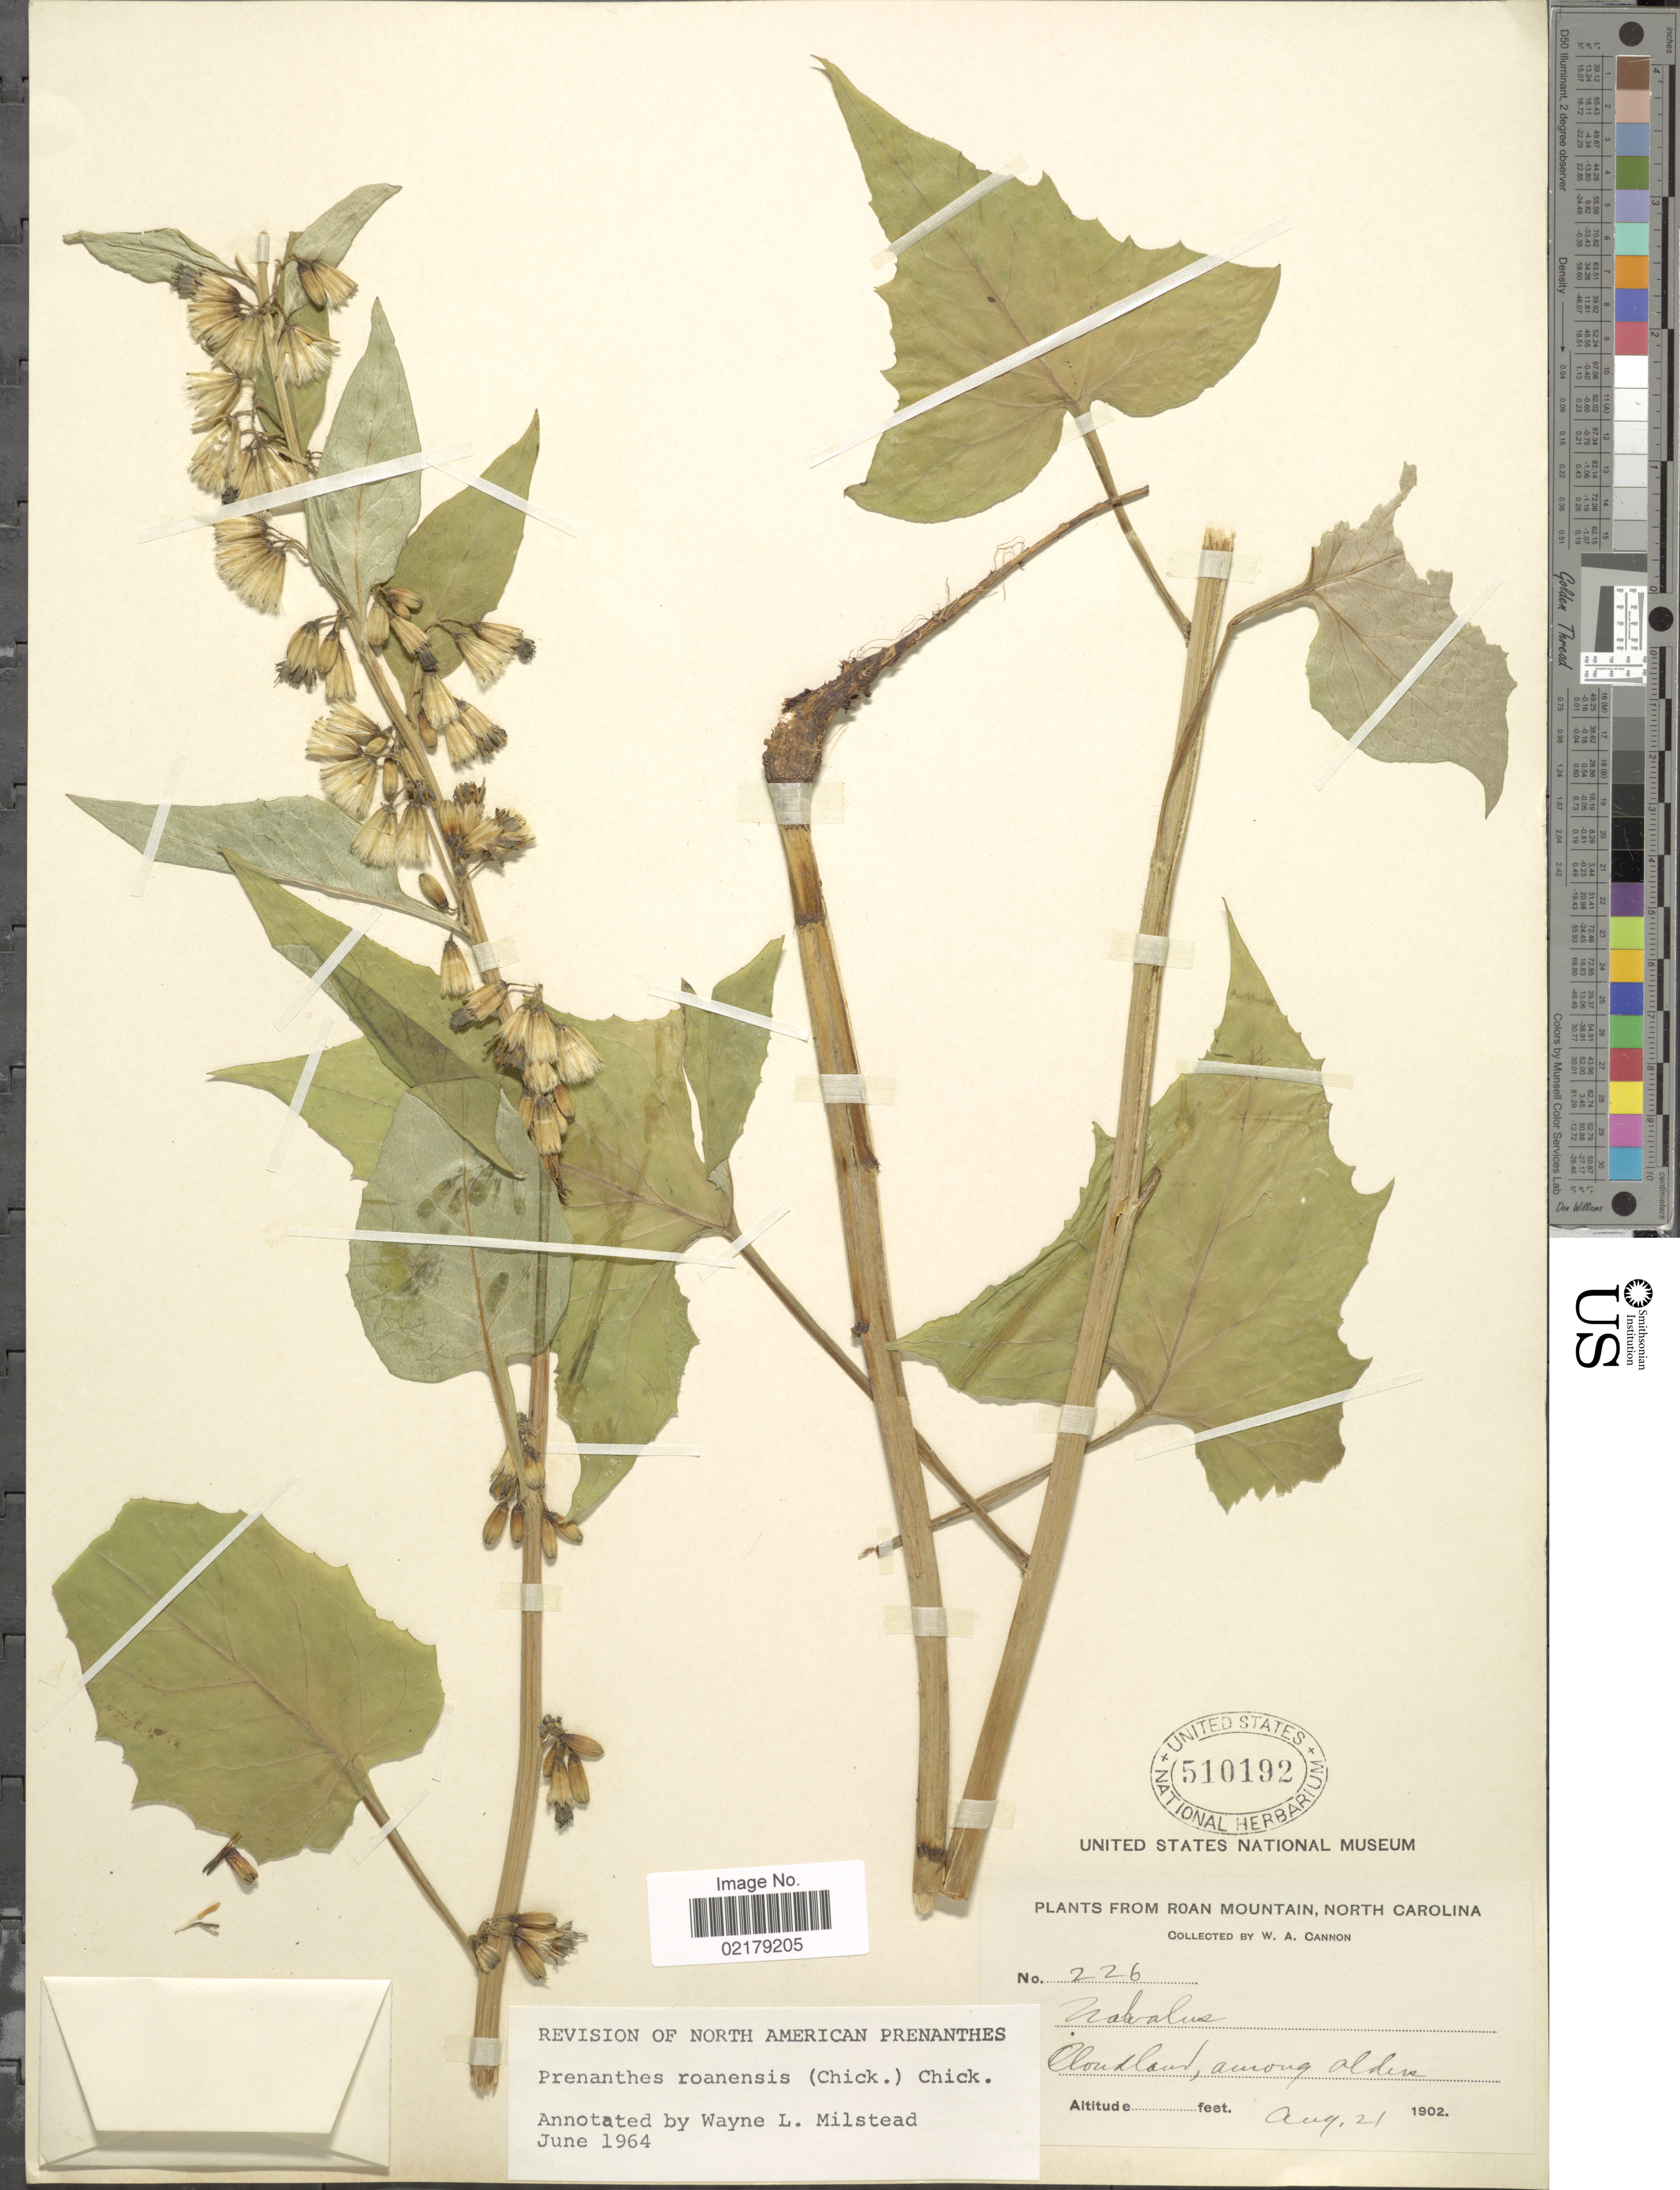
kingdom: Plantae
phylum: Tracheophyta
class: Magnoliopsida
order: Asterales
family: Asteraceae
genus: Nabalus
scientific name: Nabalus roanensis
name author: Chickering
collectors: W. Cannon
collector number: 226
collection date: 1902-08-21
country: United States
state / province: North Carolina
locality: Roan Mountain, Cloudland, among alders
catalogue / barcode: US 510192